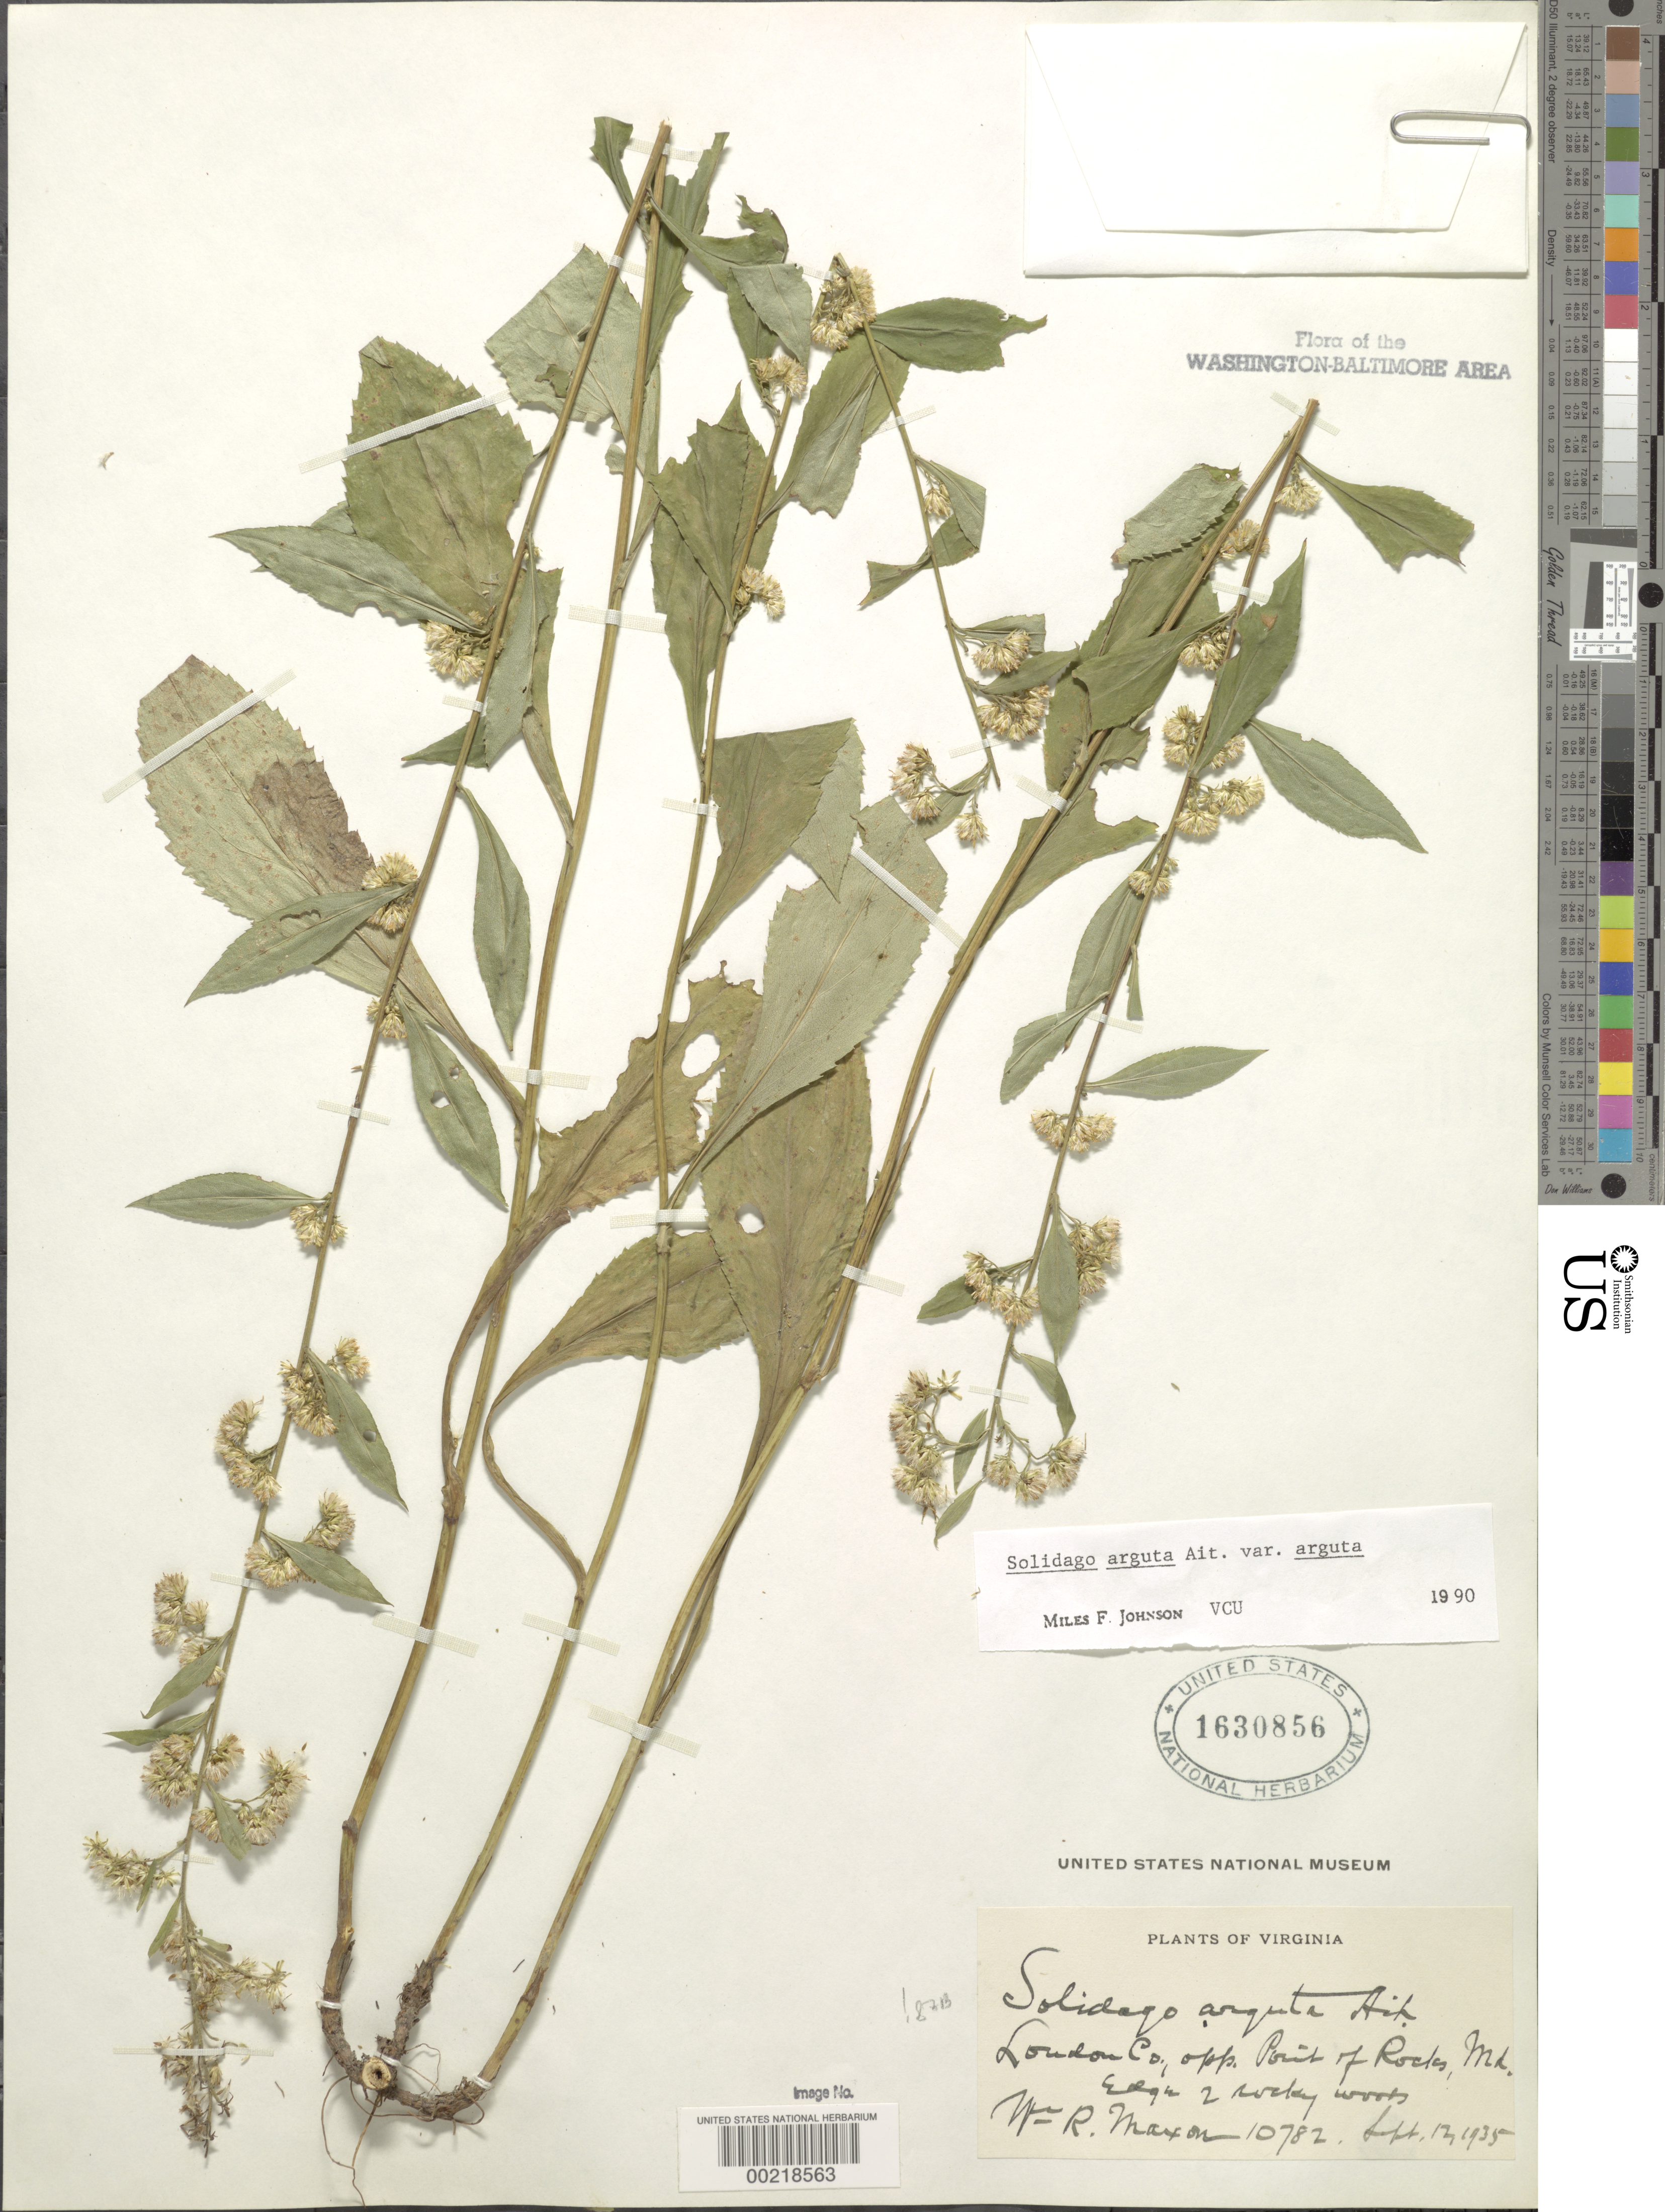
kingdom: Plantae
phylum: Tracheophyta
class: Magnoliopsida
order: Asterales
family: Asteraceae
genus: Solidago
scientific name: Solidago arguta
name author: Aiton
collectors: W. R. Maxon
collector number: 10782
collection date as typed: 12 Sep 1935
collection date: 1935-09-12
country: United States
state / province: Virginia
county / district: Loudoun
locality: opposite Point of Rocks C. & O. Canal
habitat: Edge of rocky woods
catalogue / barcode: US 1630856